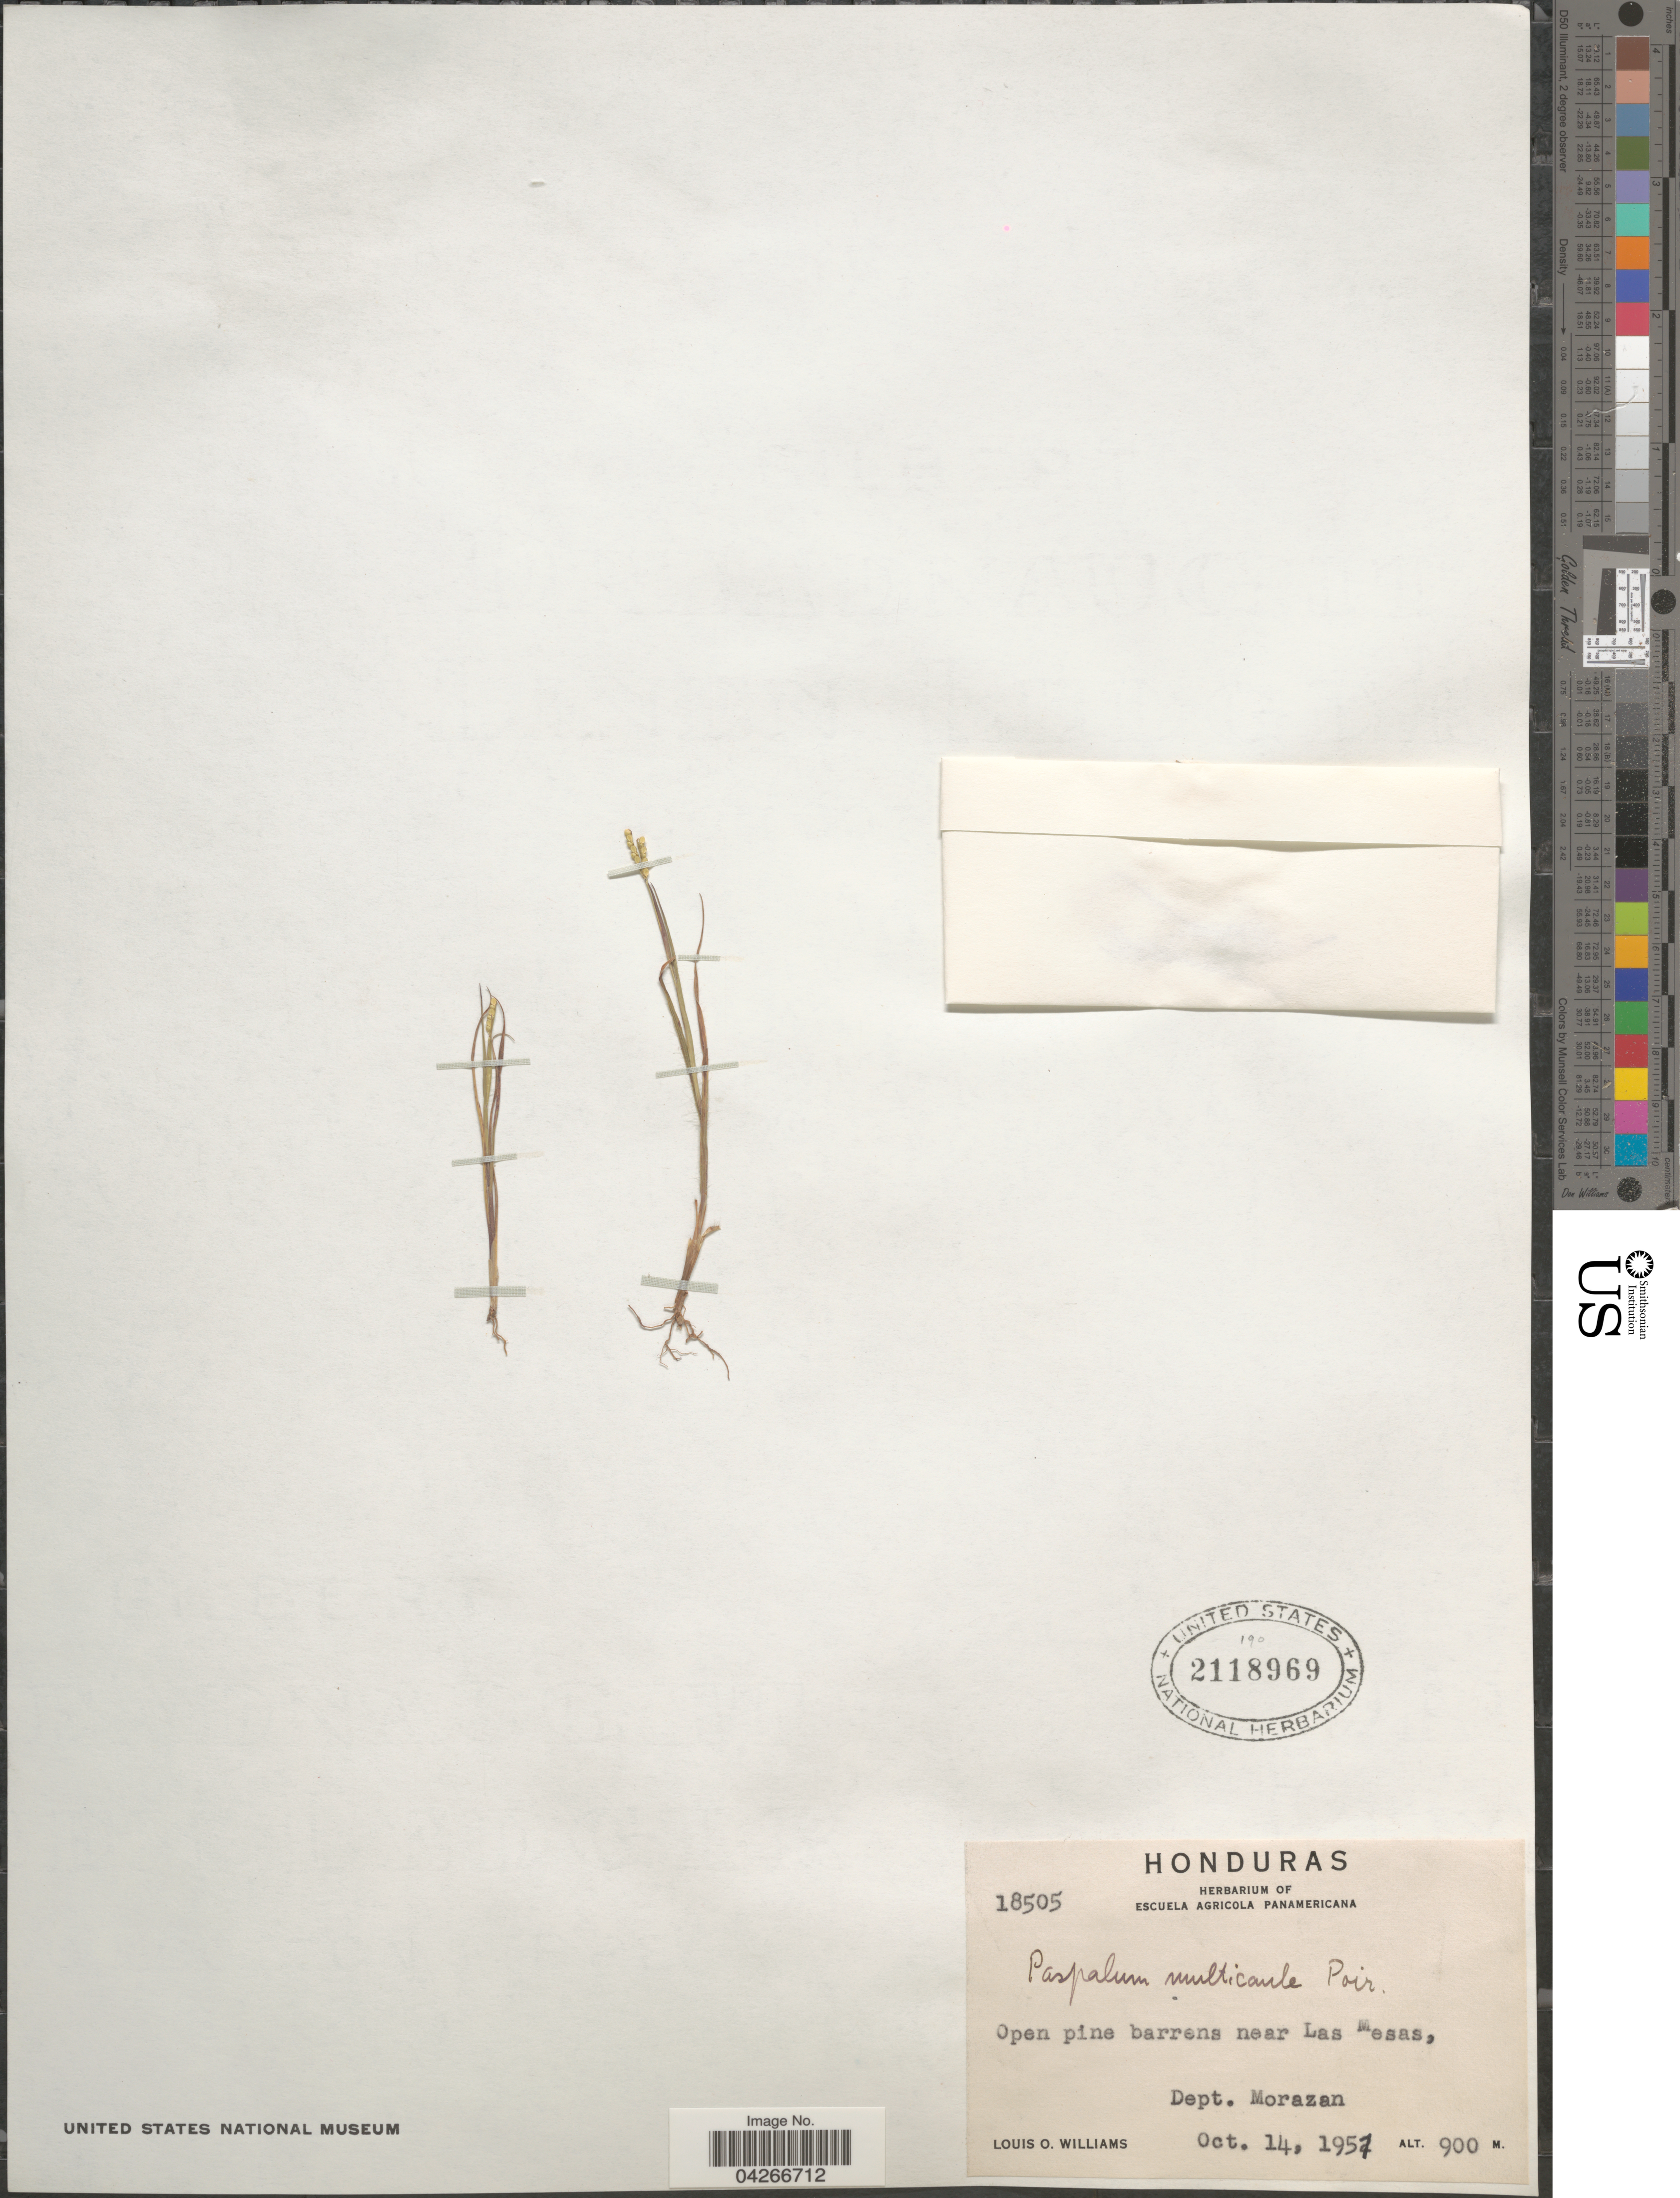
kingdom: Plantae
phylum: Tracheophyta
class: Liliopsida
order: Poales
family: Poaceae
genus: Paspalum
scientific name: Paspalum multicaule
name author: Poir. in Lam.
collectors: L. O. Williams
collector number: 18505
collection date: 1957-10-14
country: Honduras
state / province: Fco. Morazán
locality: Near Las Mesas, Dept. Morazan.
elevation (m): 900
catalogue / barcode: US 2118969